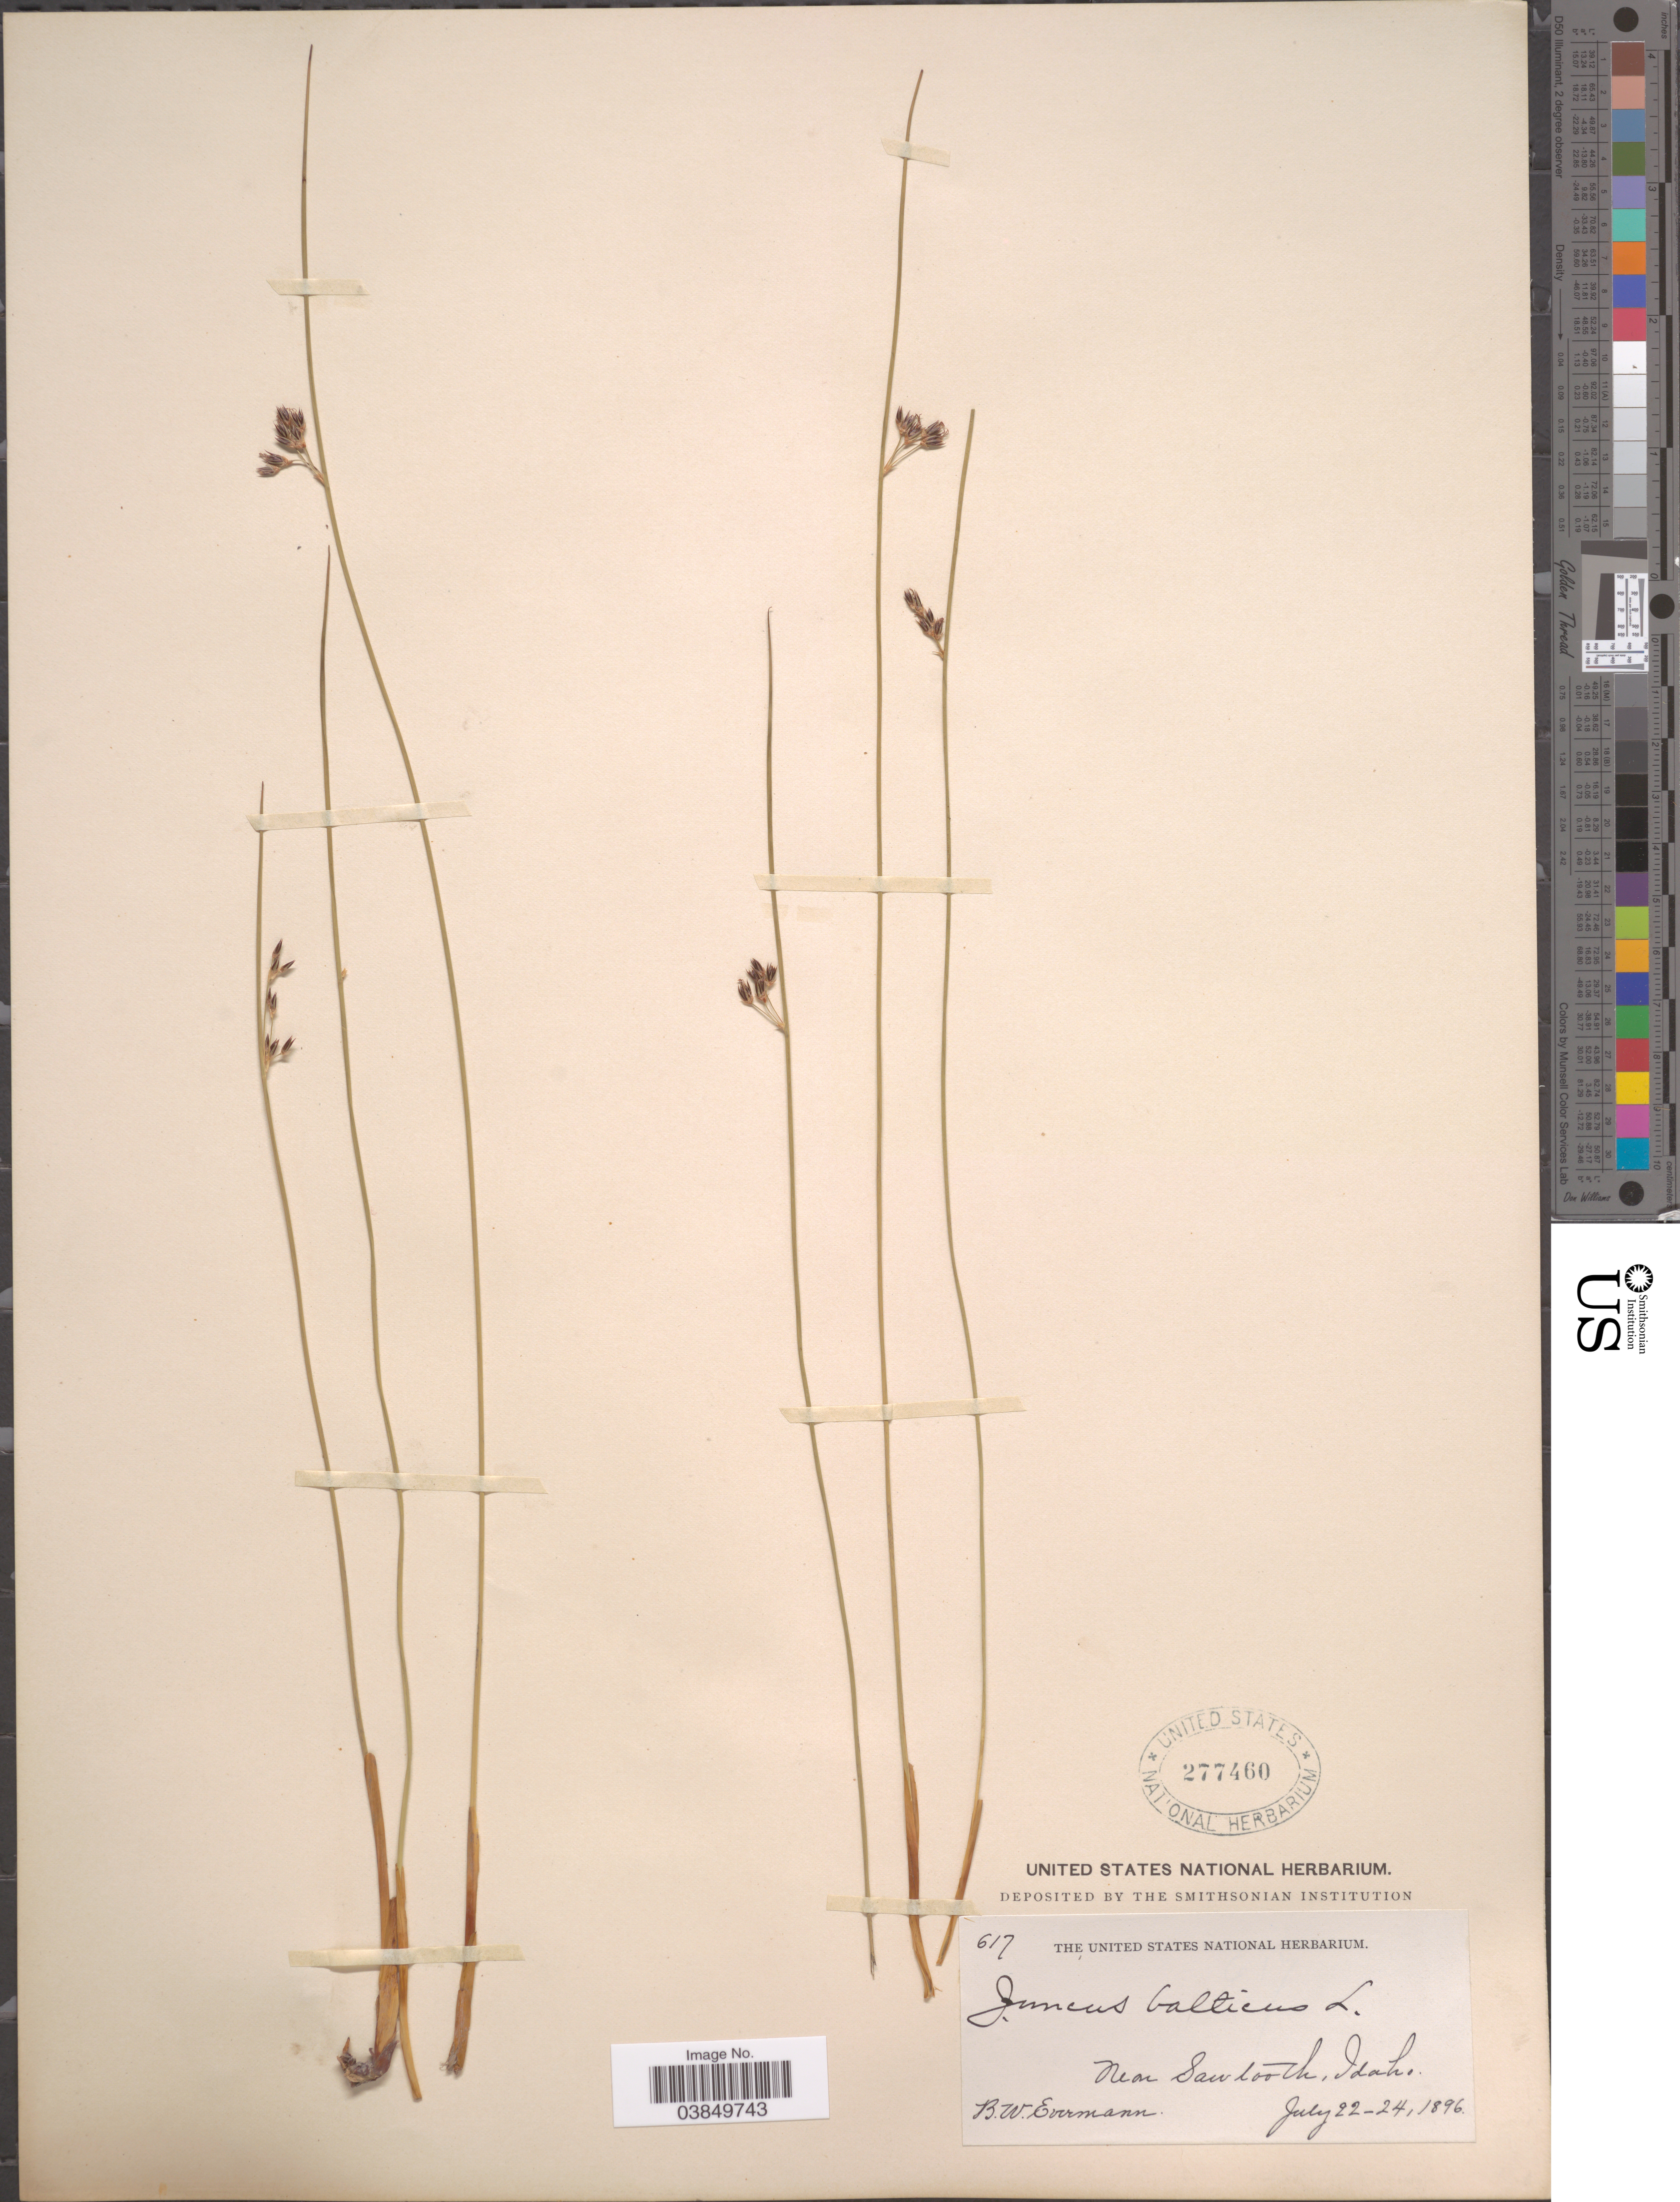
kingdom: Plantae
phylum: Tracheophyta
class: Liliopsida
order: Poales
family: Juncaceae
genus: Juncus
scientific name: Juncus balticus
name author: Willd.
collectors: B. W. Evermann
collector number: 617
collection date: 1896-07-22/1896-07-24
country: United States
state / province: Idaho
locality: Near Sawtooth.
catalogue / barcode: US 277460